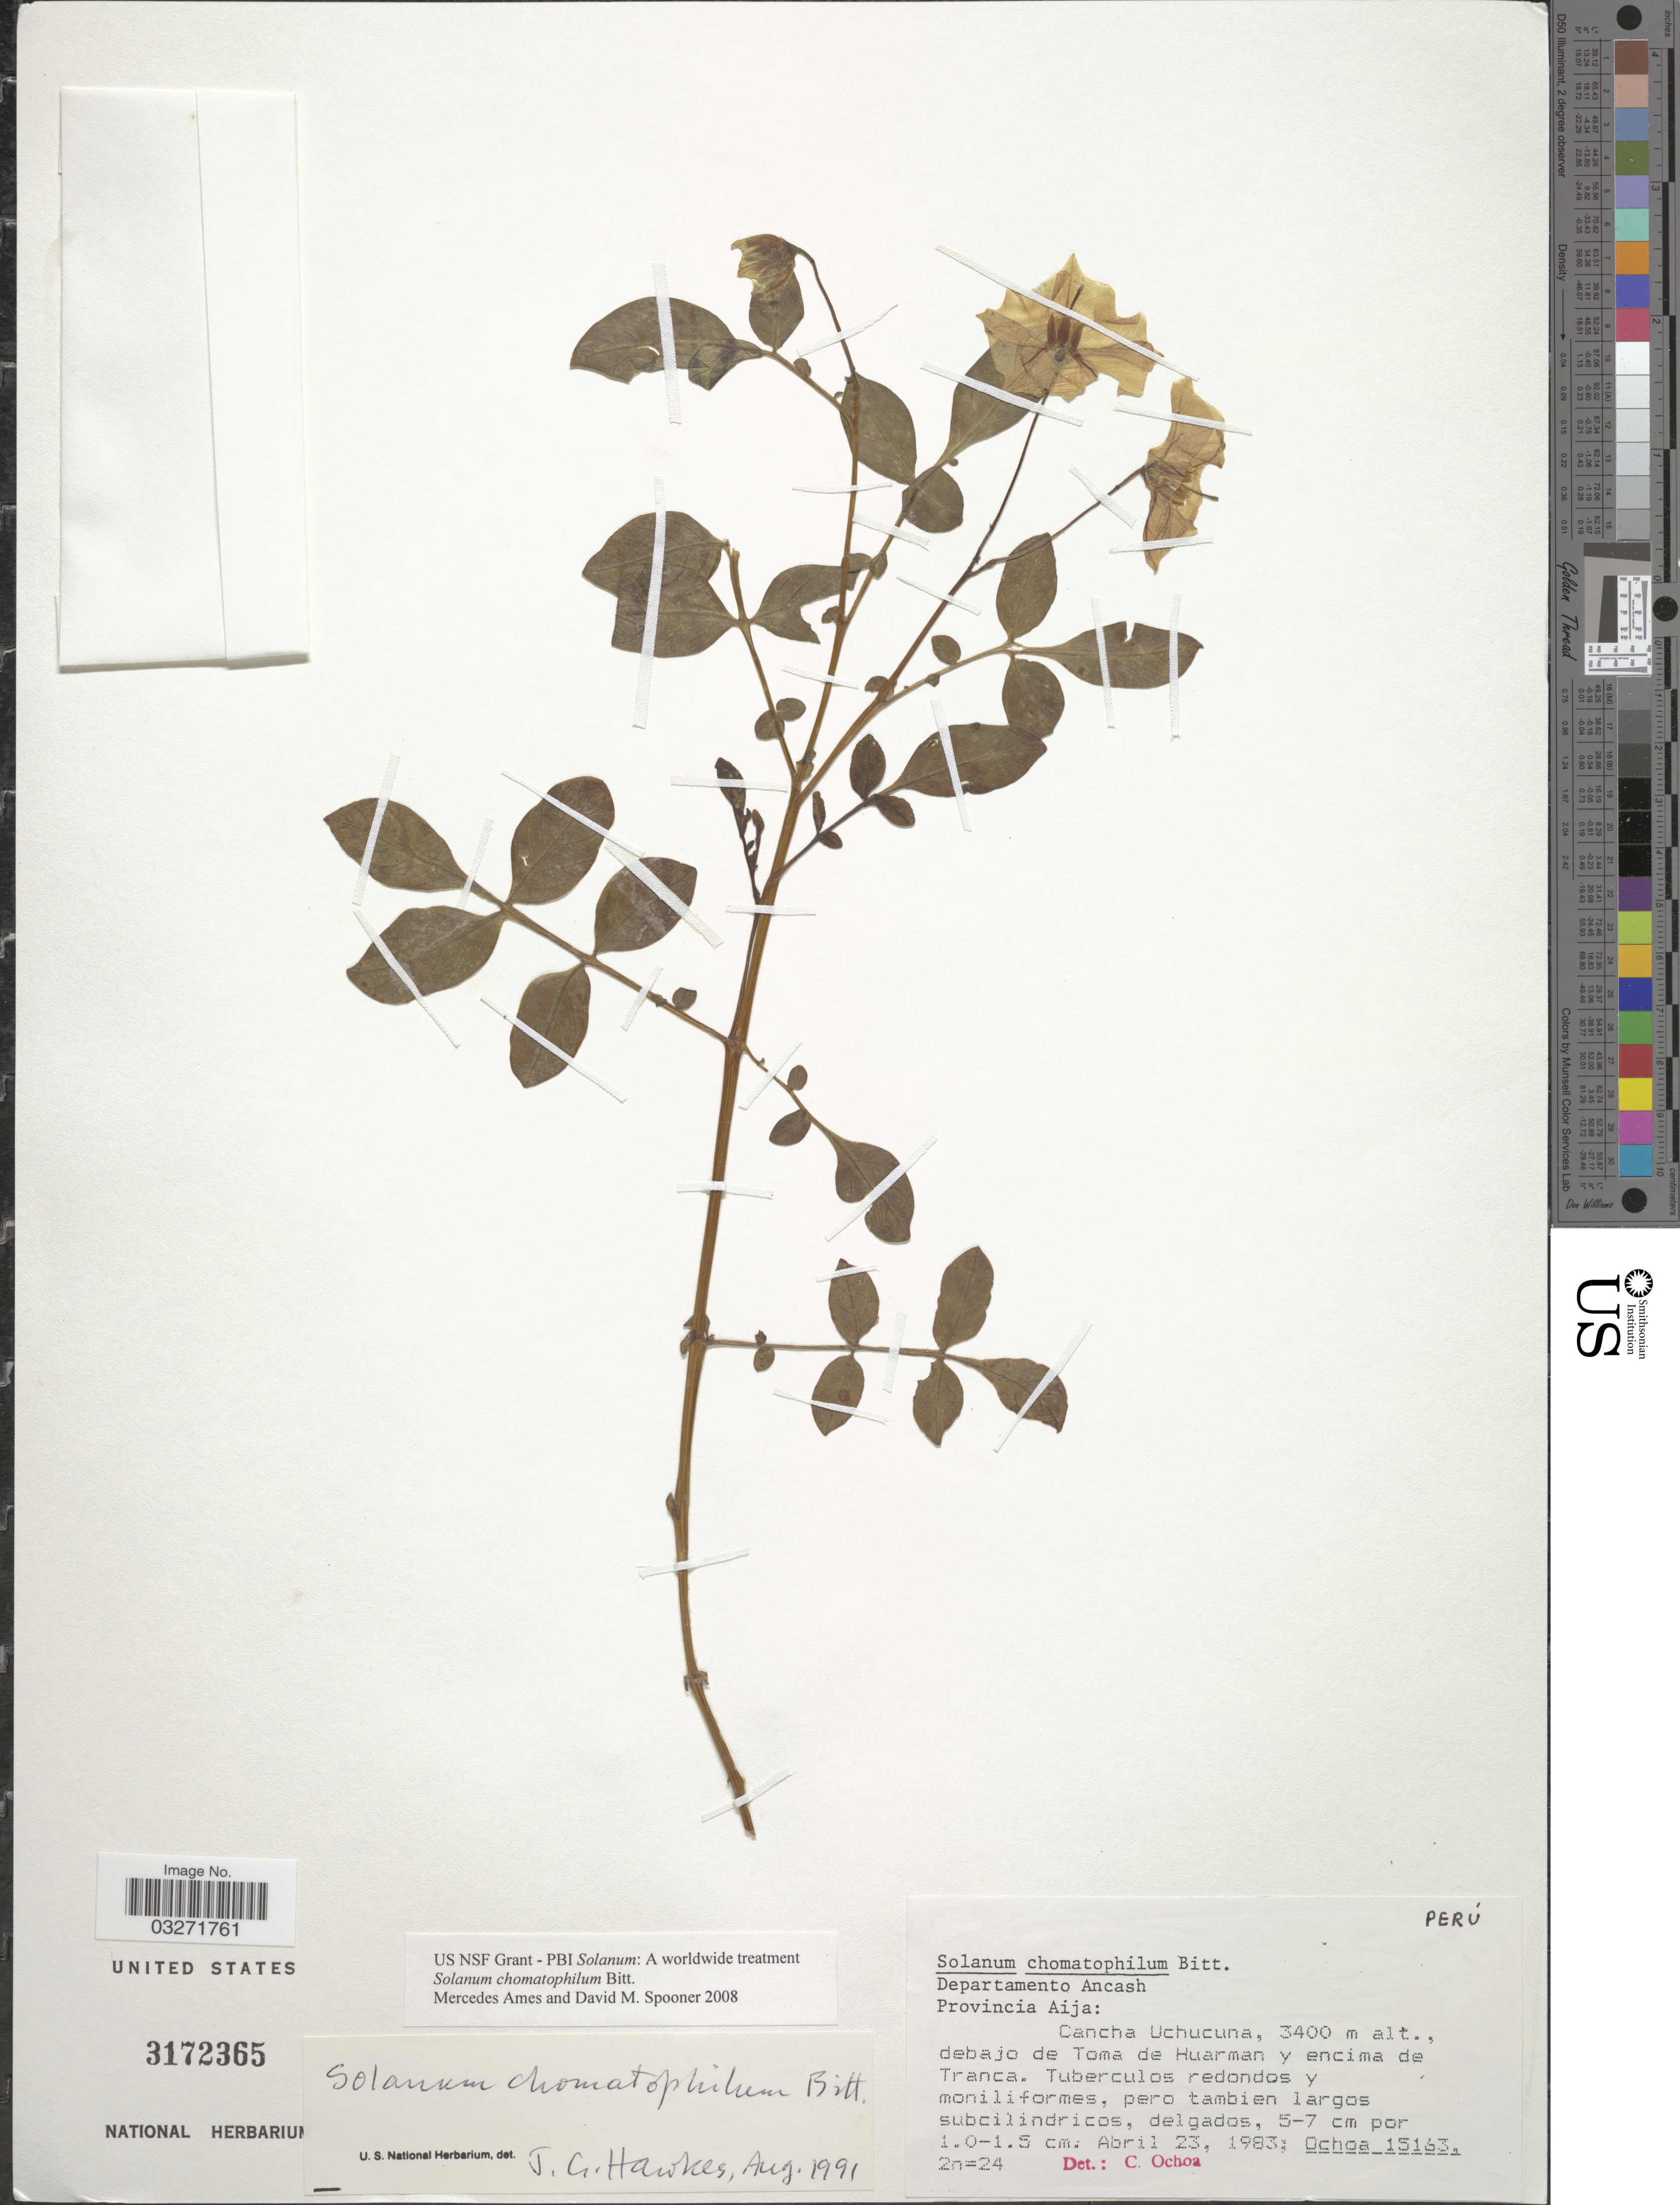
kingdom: Plantae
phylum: Tracheophyta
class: Magnoliopsida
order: Solanales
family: Solanaceae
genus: Solanum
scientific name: Solanum chomatophilum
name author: Bitter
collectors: -. Ochoa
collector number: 15163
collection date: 1983-04-23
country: Peru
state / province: Ancash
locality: Departamento Ancash. Provincia Aija: Cancha Uchucuna, debajo de Toma de Huarman y encima de Tranca.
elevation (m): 3400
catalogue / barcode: US 3172365